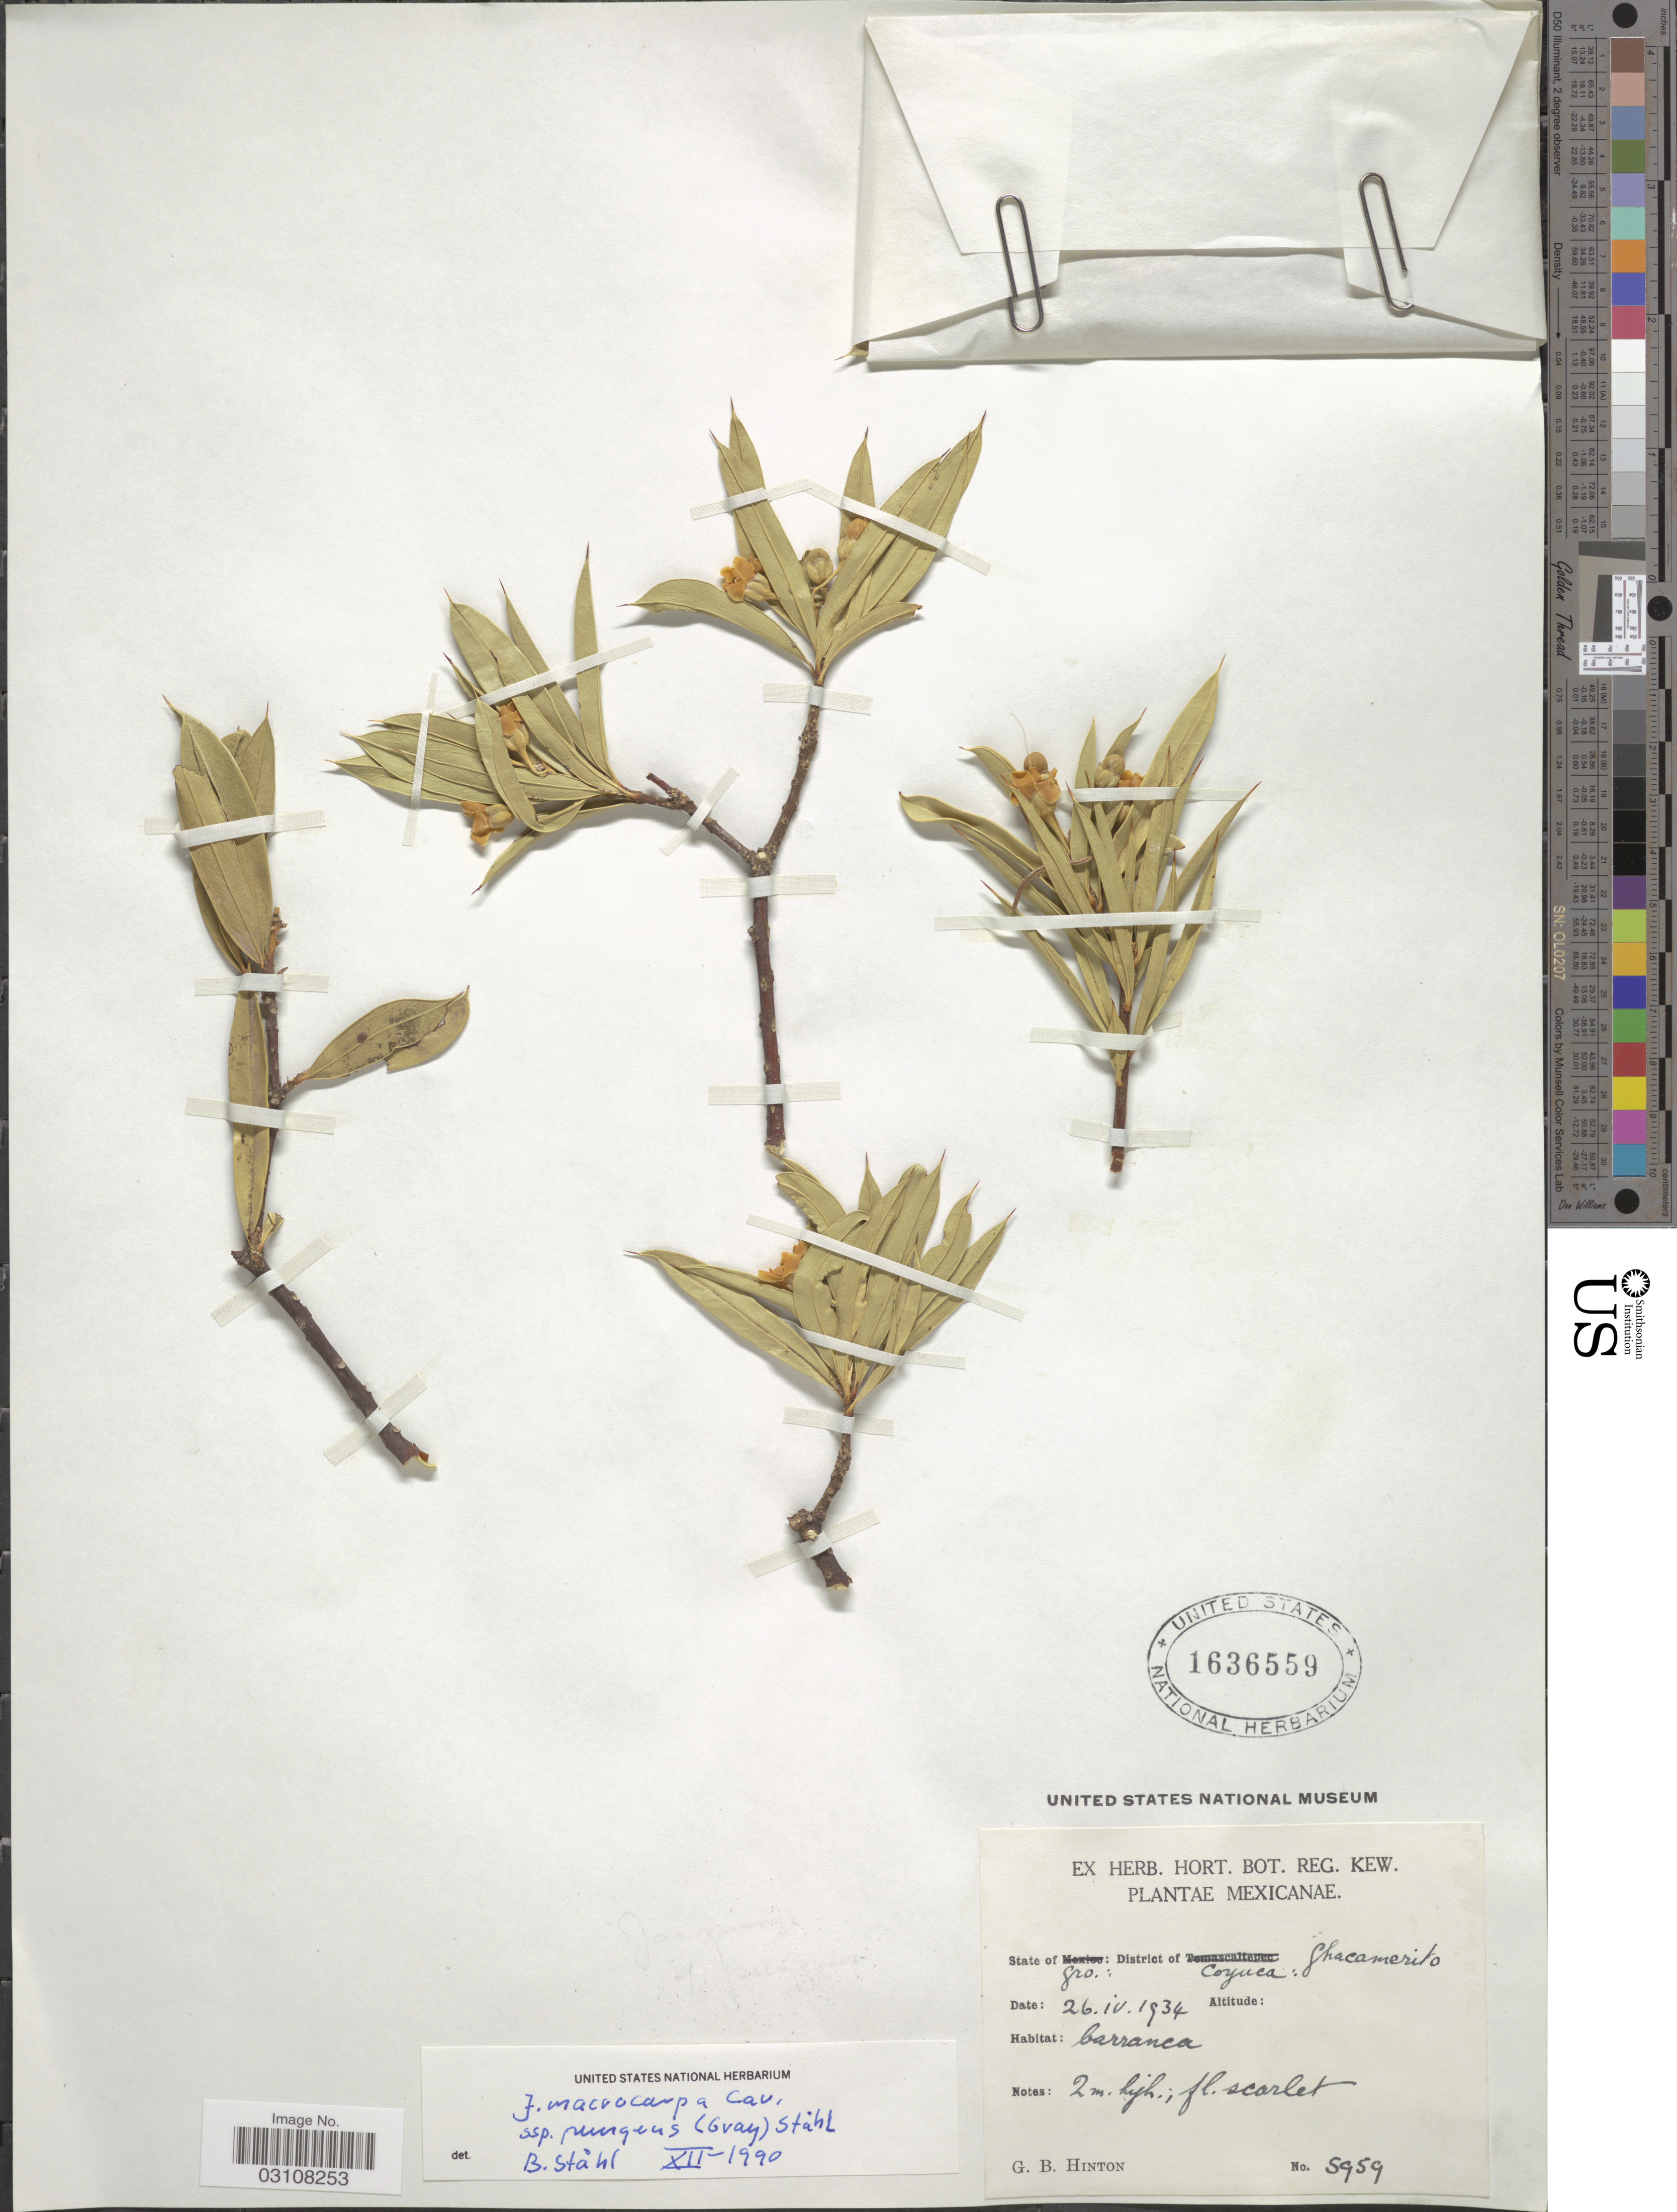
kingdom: Plantae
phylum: Tracheophyta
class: Magnoliopsida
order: Ericales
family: Primulaceae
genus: Jacquinia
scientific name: Jacquinia macrocarpa subsp. pungens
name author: Cav.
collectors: G. B. Hinton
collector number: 5959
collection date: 1934-04-26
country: Mexico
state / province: Guerrero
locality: District of Coyuca: Ghacamerito.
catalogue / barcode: US 1636559